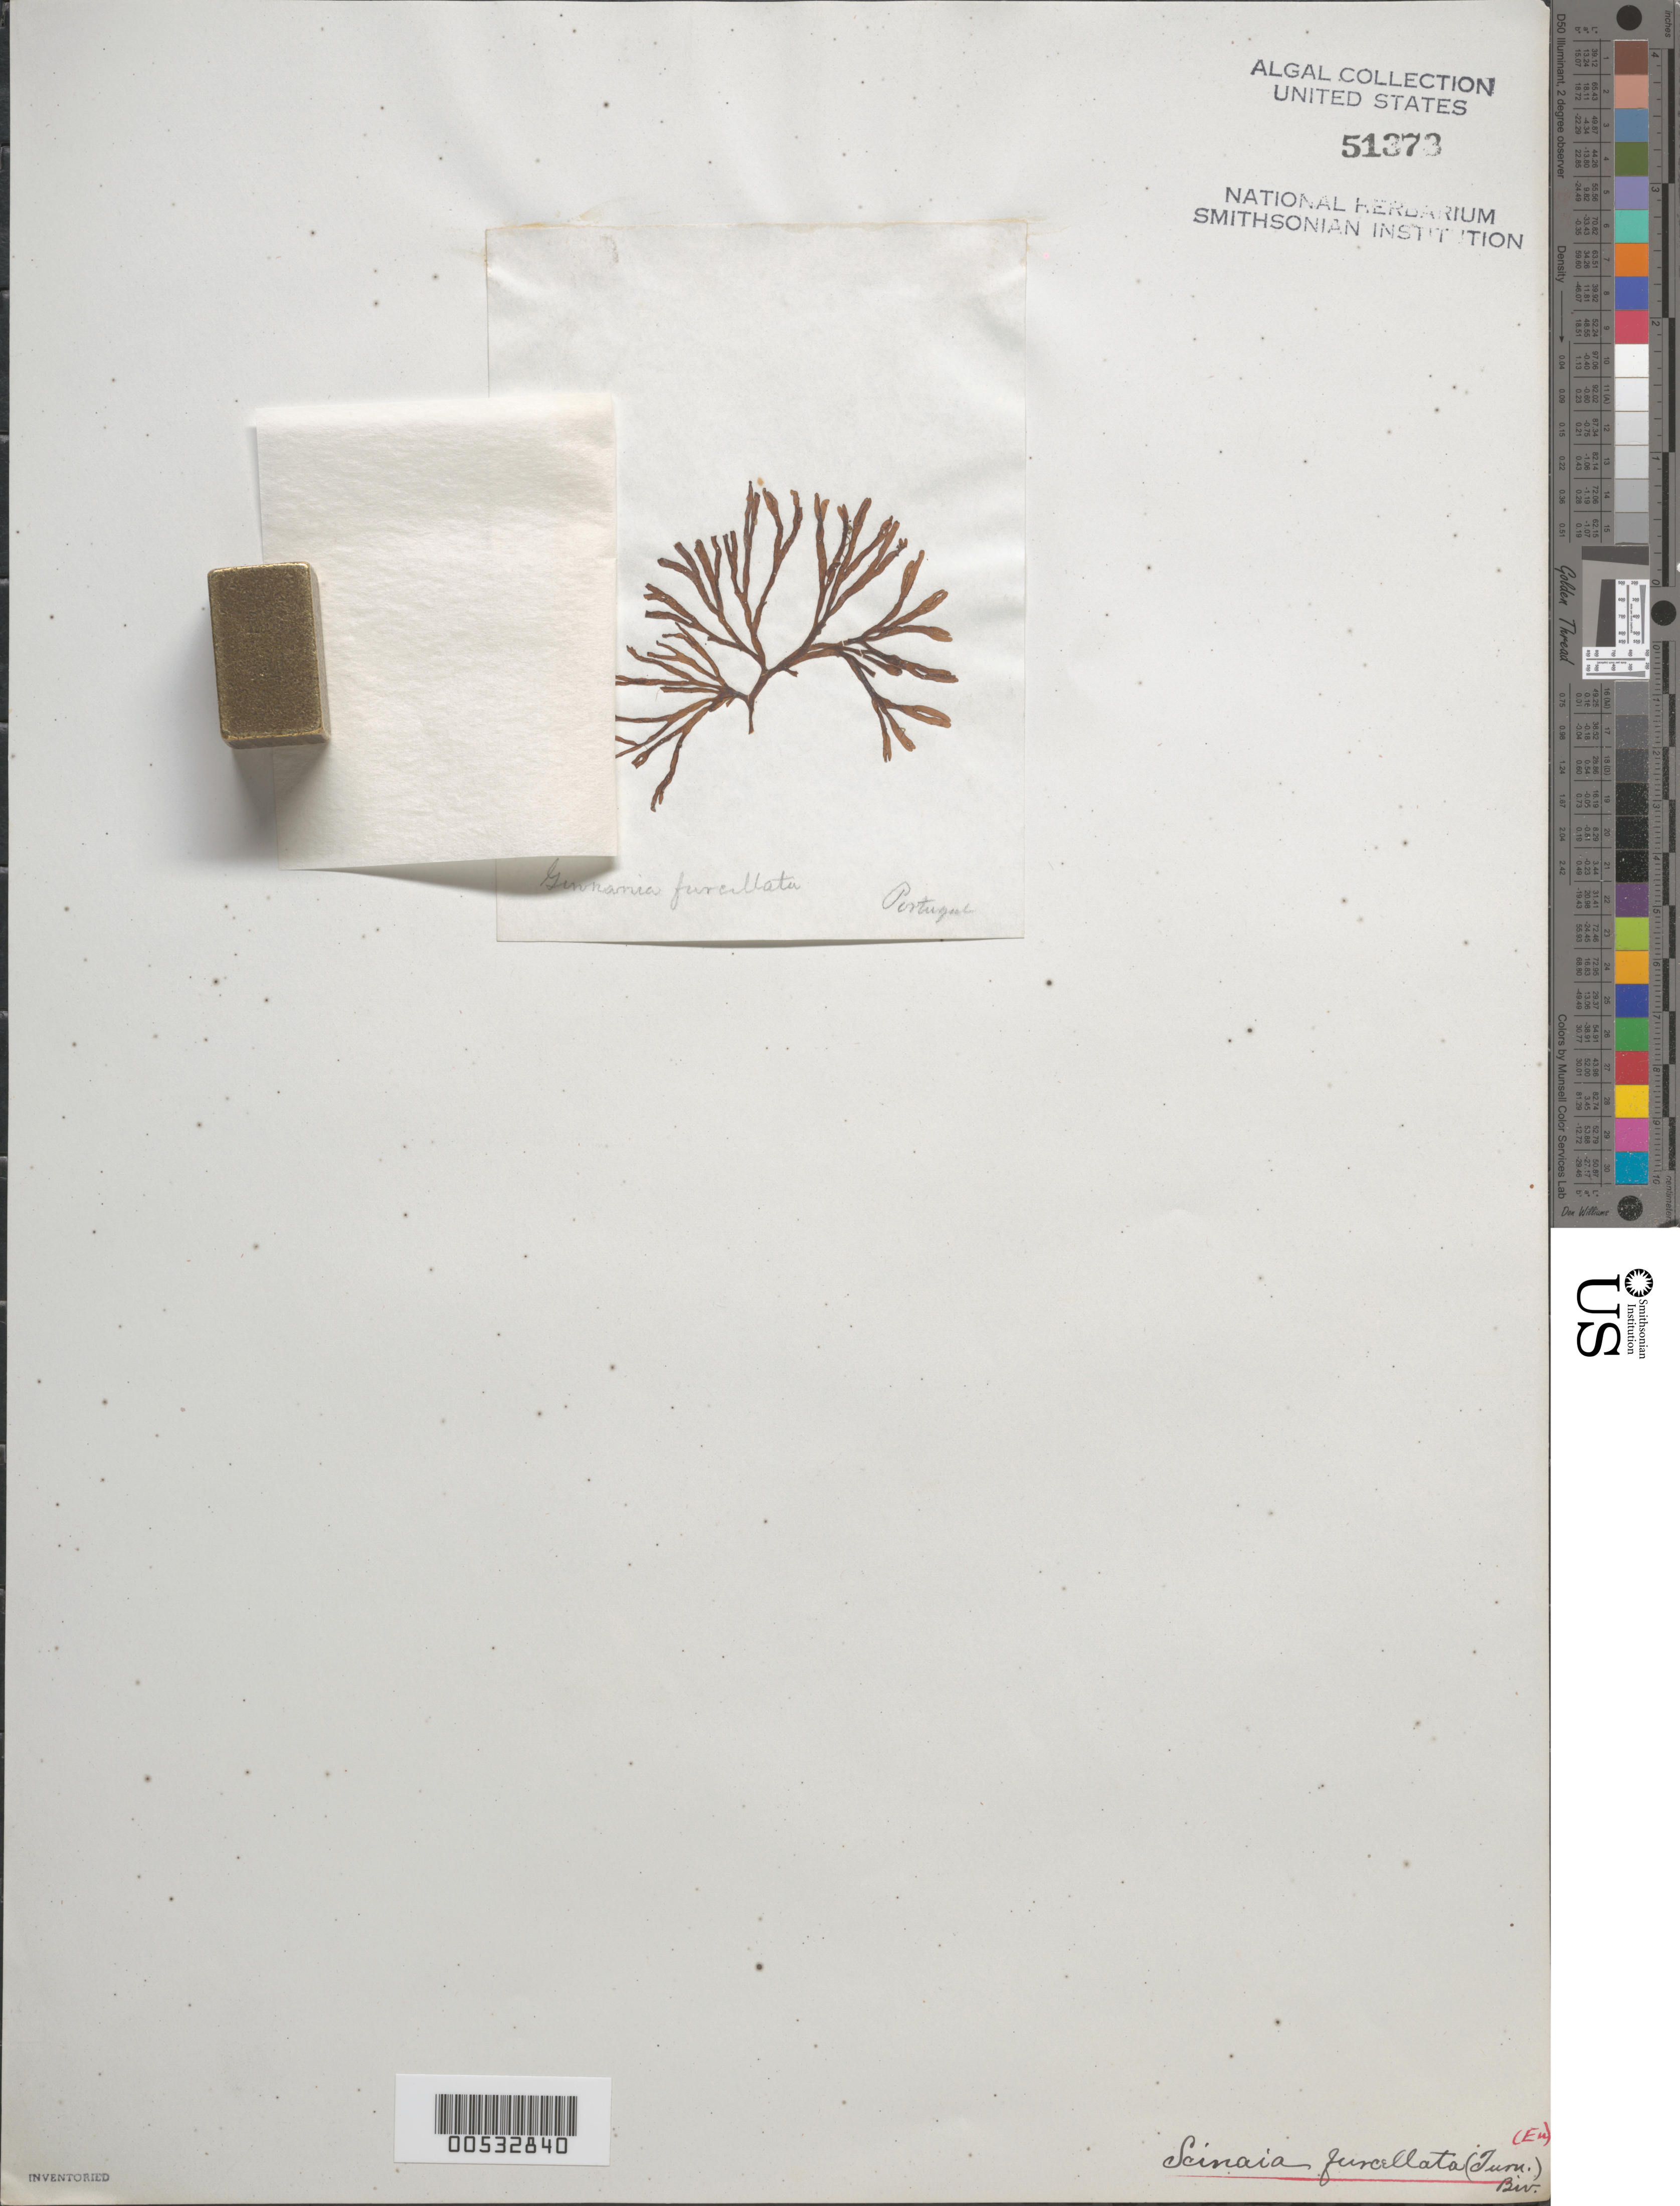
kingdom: Plantae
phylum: Rhodophyta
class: Florideophyceae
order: Nemaliales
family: Scinaiaceae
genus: Scinaia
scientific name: Scinaia furcellata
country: Portugal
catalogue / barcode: US 51373